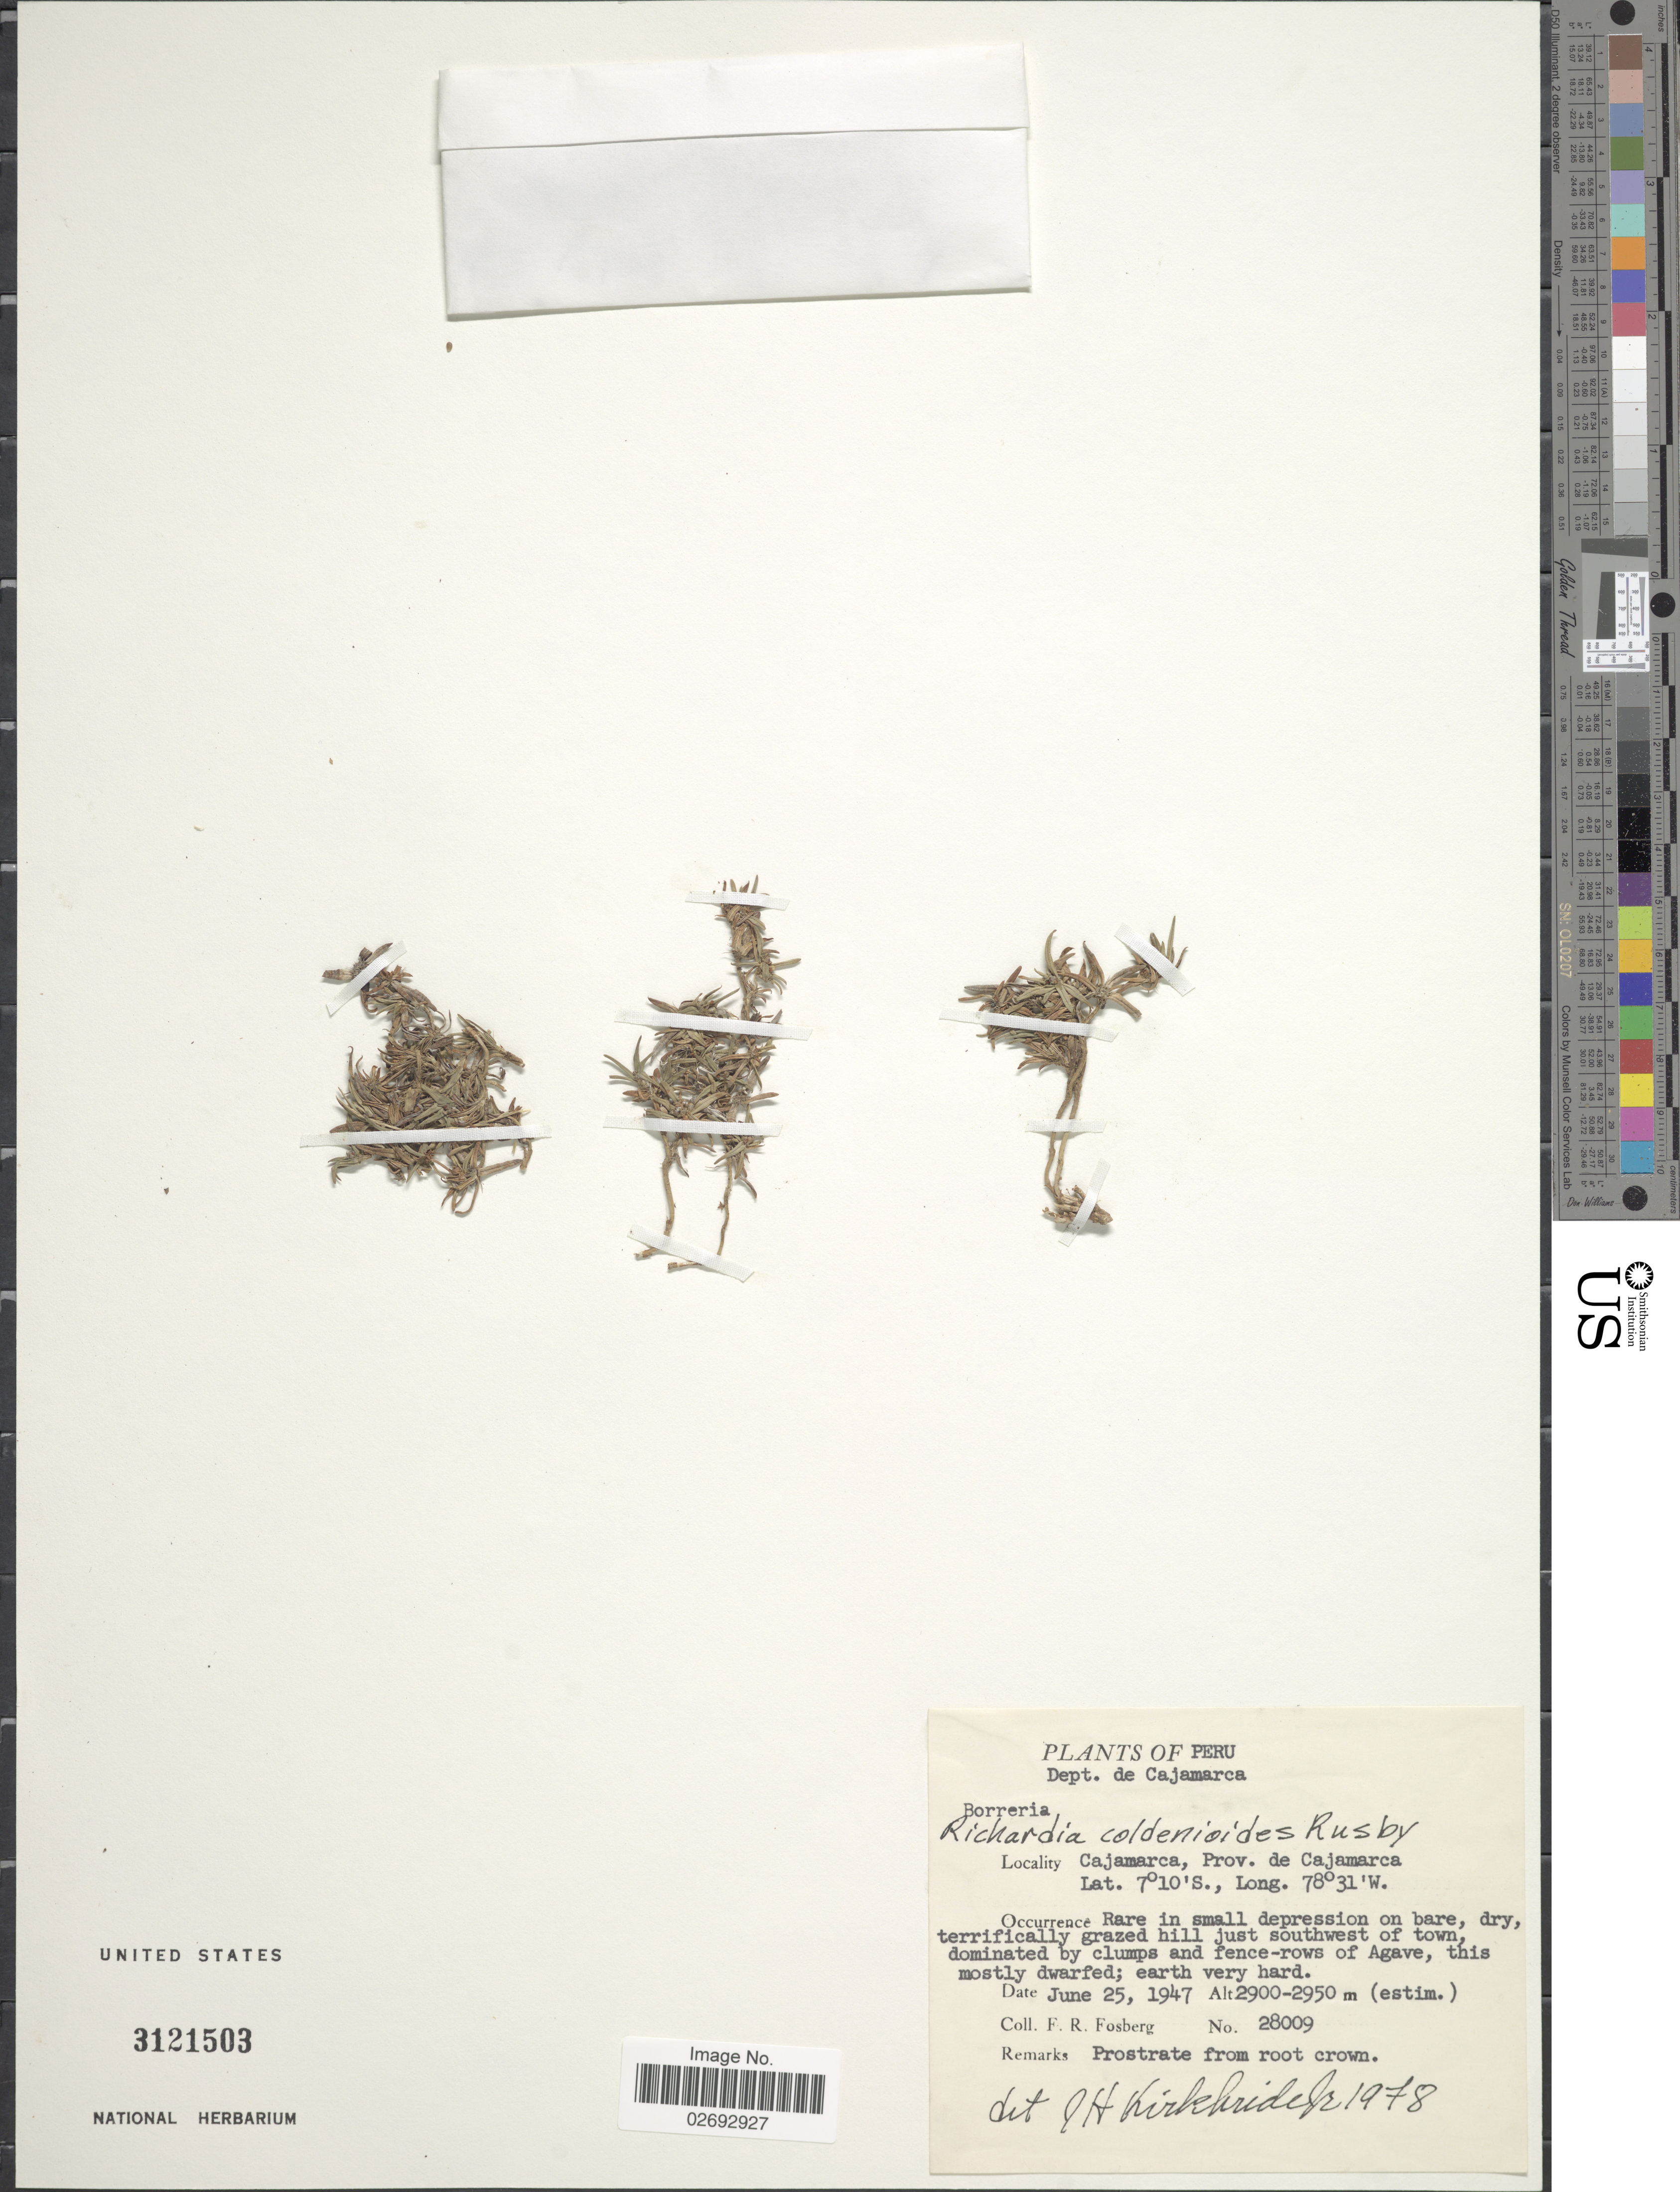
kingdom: Plantae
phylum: Tracheophyta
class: Magnoliopsida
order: Gentianales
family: Rubiaceae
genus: Richardia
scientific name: Richardia coldenioides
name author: Rusby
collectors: F. R. Fosberg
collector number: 28009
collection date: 1947-06-25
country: Peru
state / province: Cajamarca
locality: Prov. de Cajamarca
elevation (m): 2900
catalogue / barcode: US 3121503